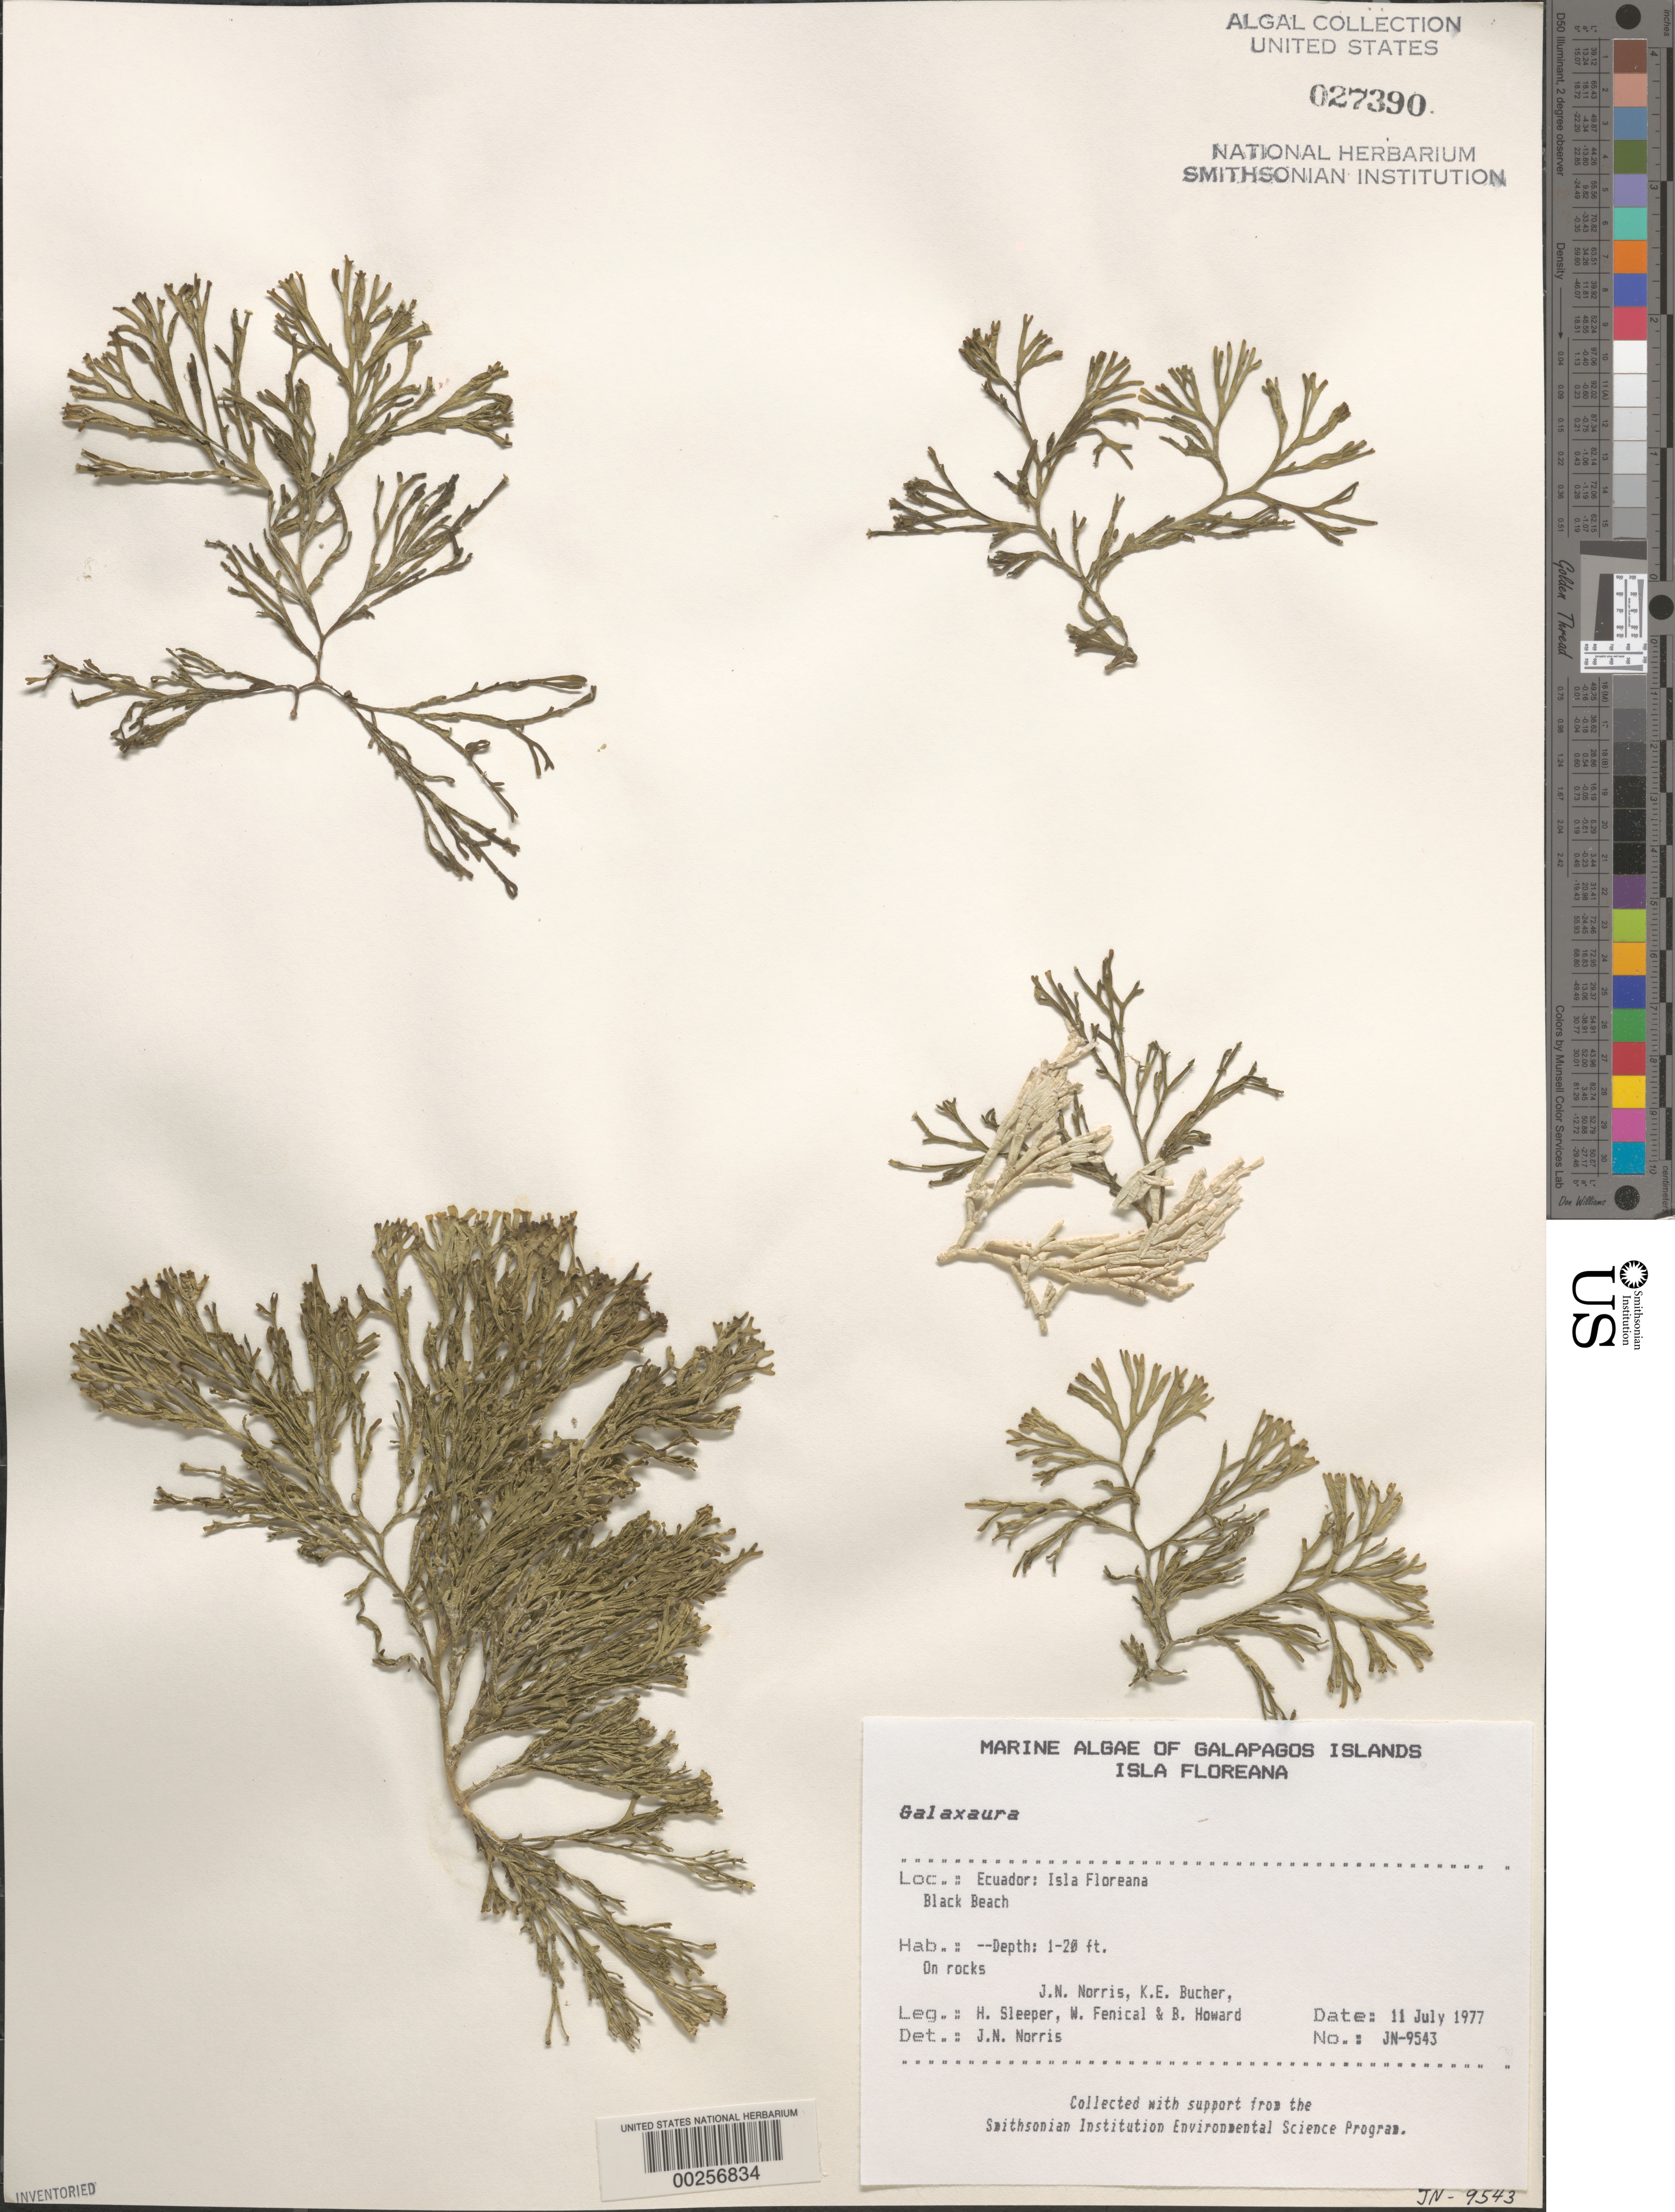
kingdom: Plantae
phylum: Rhodophyta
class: Florideophyceae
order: Nemaliales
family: Galaxauraceae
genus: Galaxaura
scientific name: Galaxaura sp.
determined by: Norris, James N.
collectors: J. N. Norris, K. E. Bucher, H. Sleeper, W. Fenical & B. Howard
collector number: JN-9543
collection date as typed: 11 Jul 1977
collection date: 1977-07-11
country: Ecuador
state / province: Colón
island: Floreana [Charles, Santa Maria]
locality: Black Beach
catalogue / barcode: US 27390